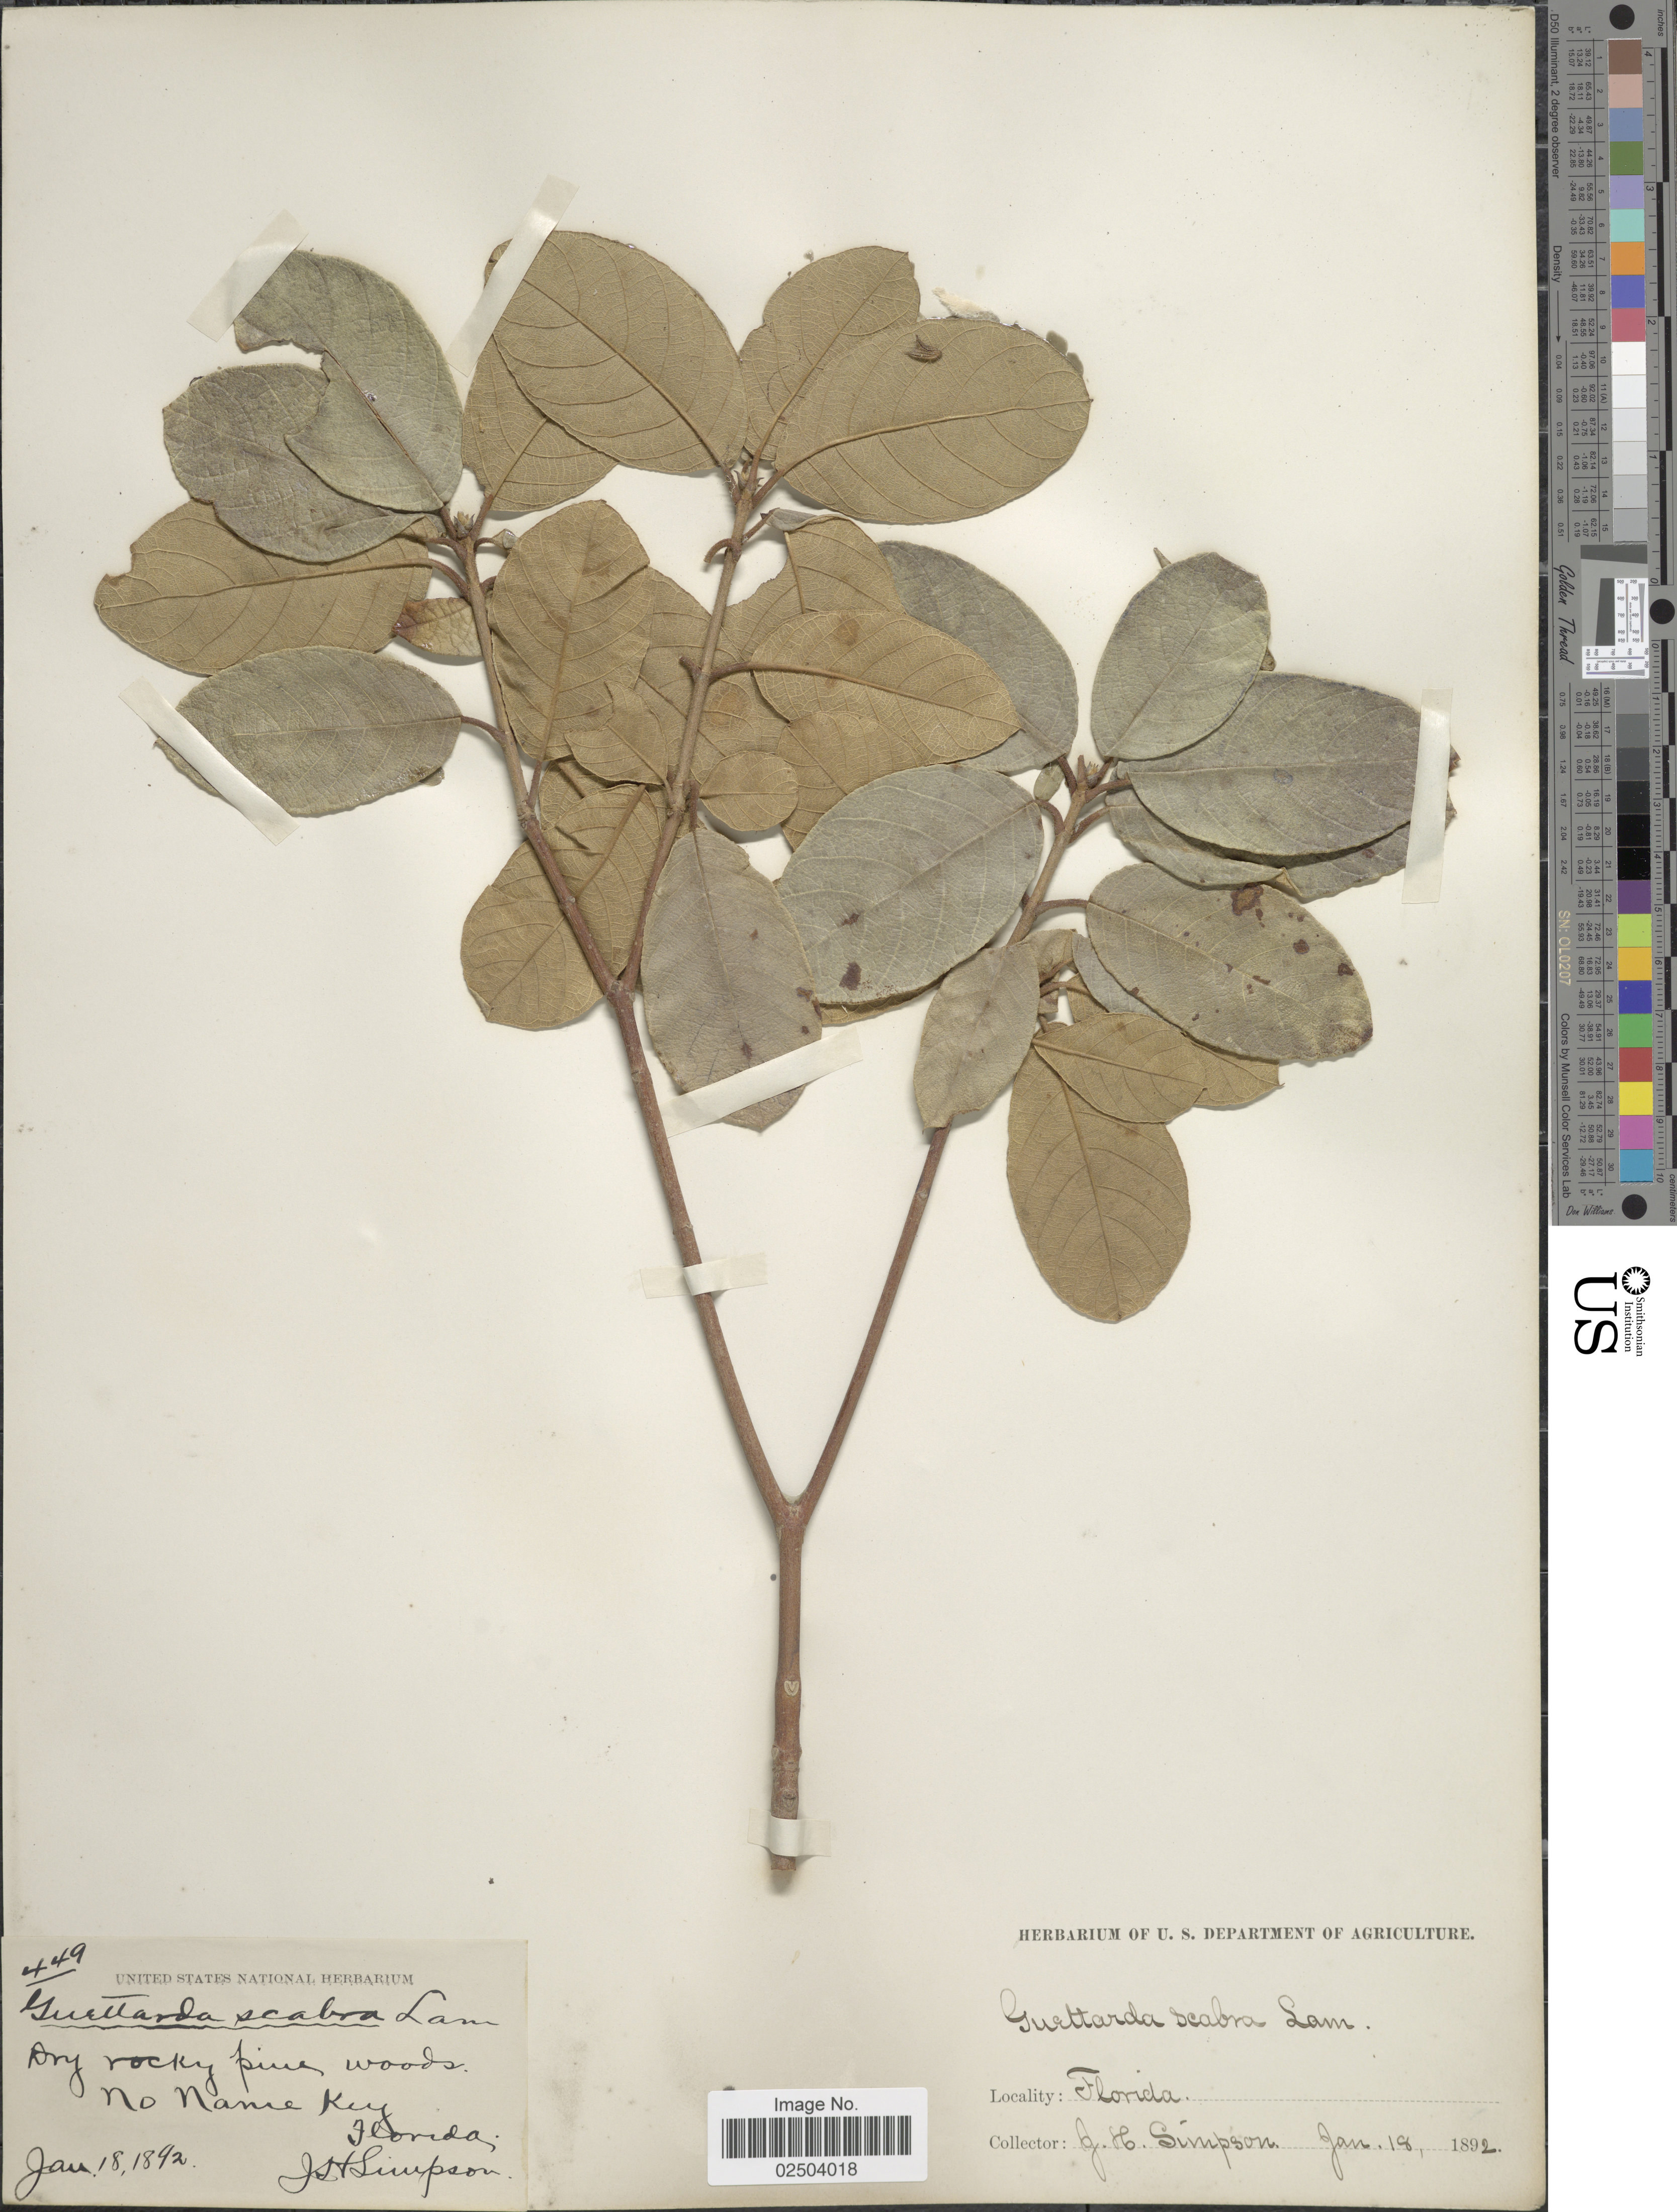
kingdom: Plantae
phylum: Tracheophyta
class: Magnoliopsida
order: Gentianales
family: Rubiaceae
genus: Guettarda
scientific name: Guettarda scabra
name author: (L.) Vent.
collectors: J. H. Simpson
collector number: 449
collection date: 1892-01-18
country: United States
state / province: Florida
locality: No Name Key